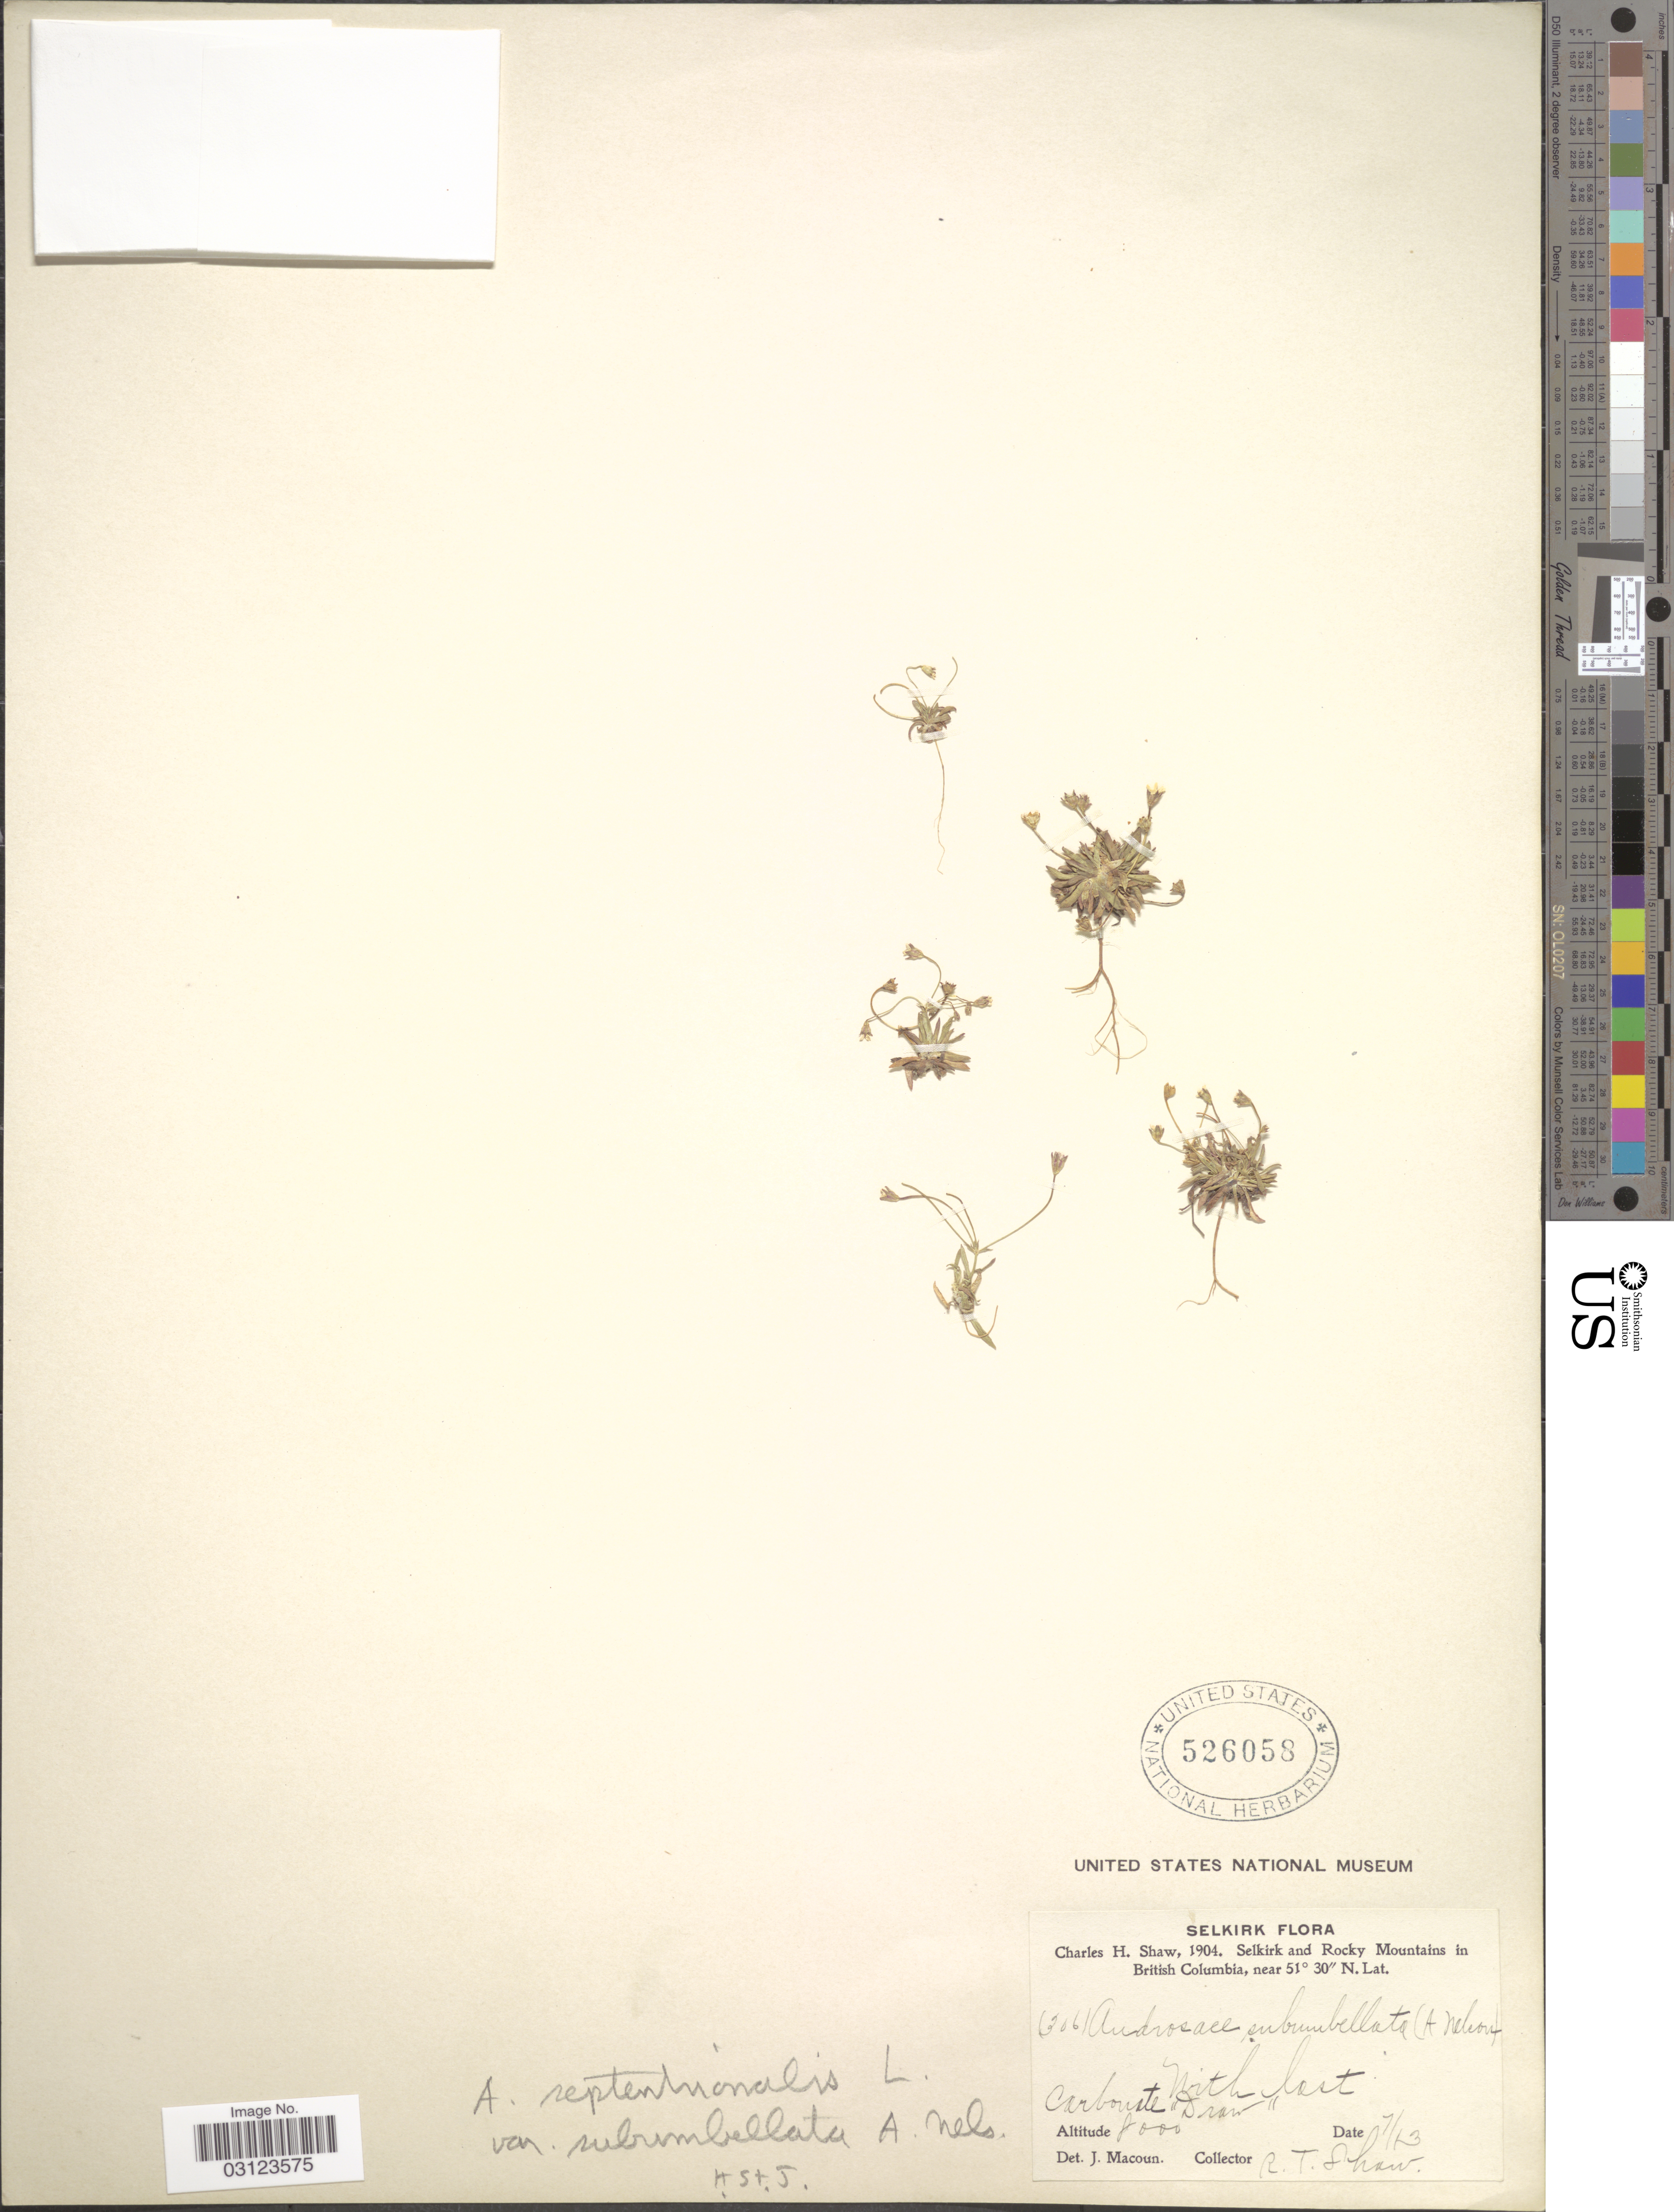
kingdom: Plantae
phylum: Tracheophyta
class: Magnoliopsida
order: Ericales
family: Primulaceae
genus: Androsace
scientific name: Androsace septentrionalis var. puberulenta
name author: (Rydb.) R. Knuth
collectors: R. T. Shaw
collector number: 3061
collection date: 1904-07-13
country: Canada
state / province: British Columbia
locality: Selkirk and Rocky Mountains.with last Carbonate "Draw".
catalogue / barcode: US 526058